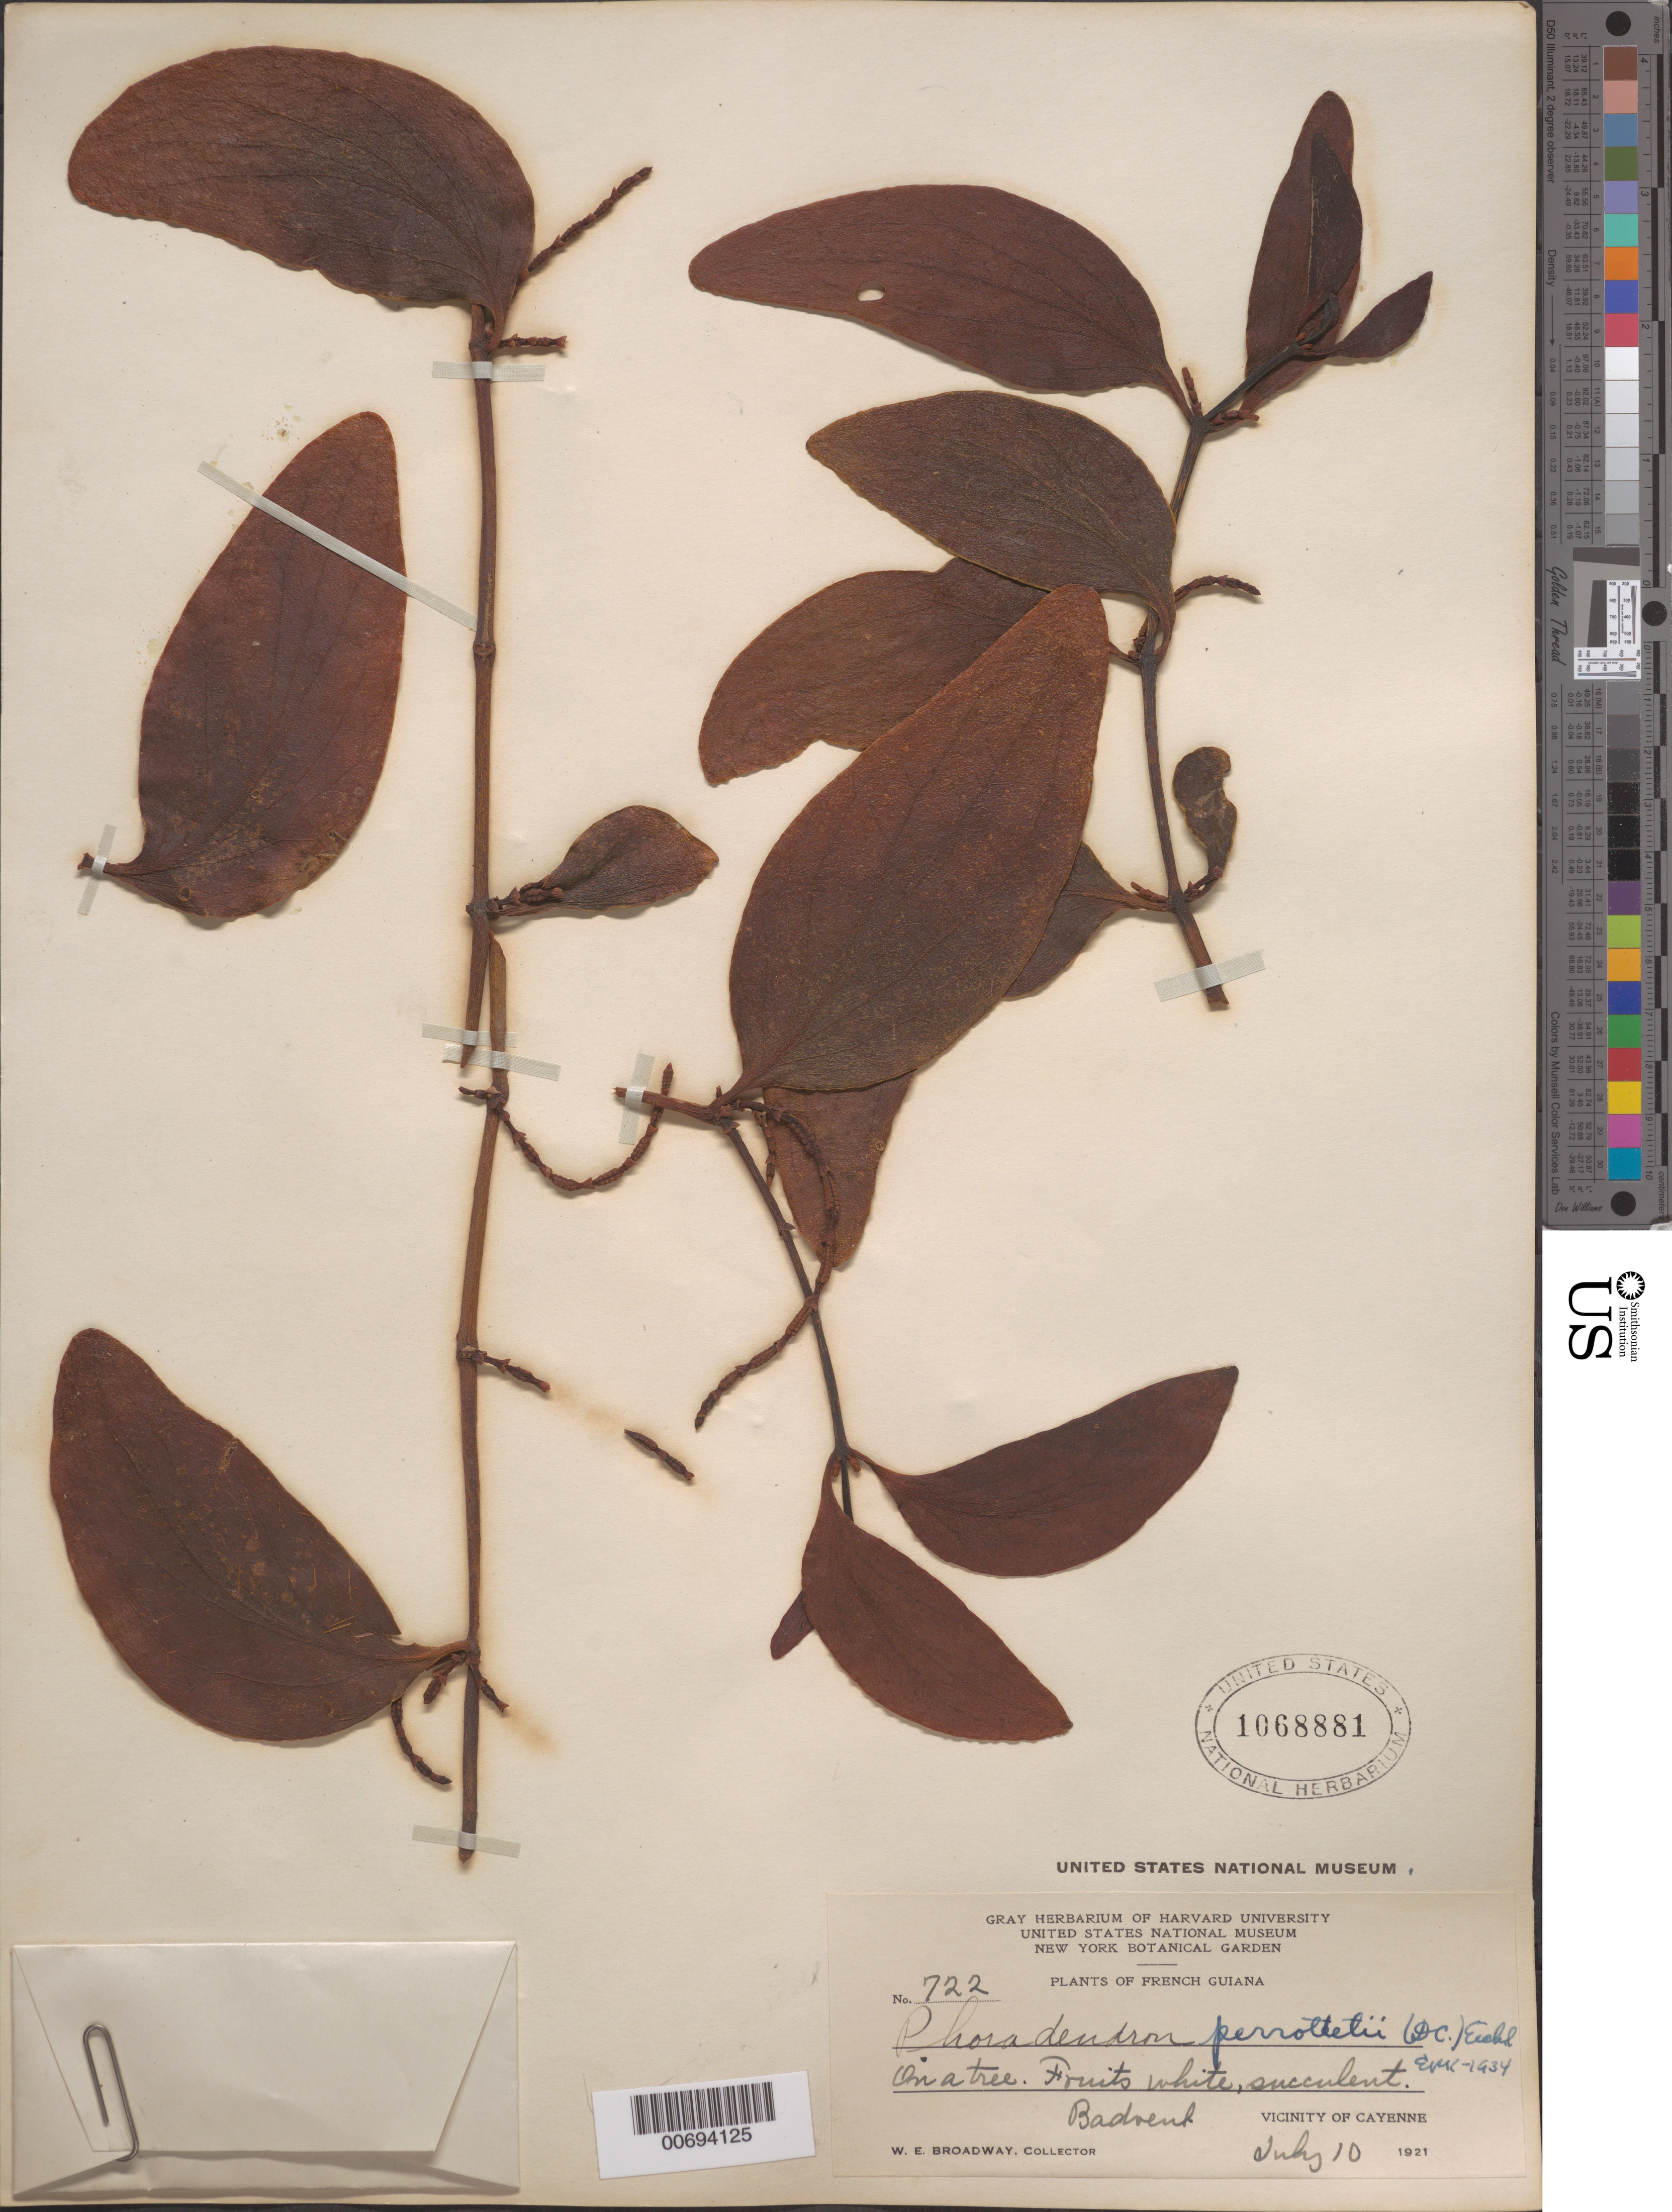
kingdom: Plantae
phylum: Tracheophyta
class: Magnoliopsida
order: Santalales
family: Viscaceae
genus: Phoradendron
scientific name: Phoradendron strongyloclados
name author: Eichler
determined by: Kuijt, Job, (CANADA)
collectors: W. E. Broadway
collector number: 722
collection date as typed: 10-Jul-21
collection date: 1921-07-10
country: French Guiana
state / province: Cayenne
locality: Cayenne, vic., Badoeul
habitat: On a tree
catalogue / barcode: US 1068881